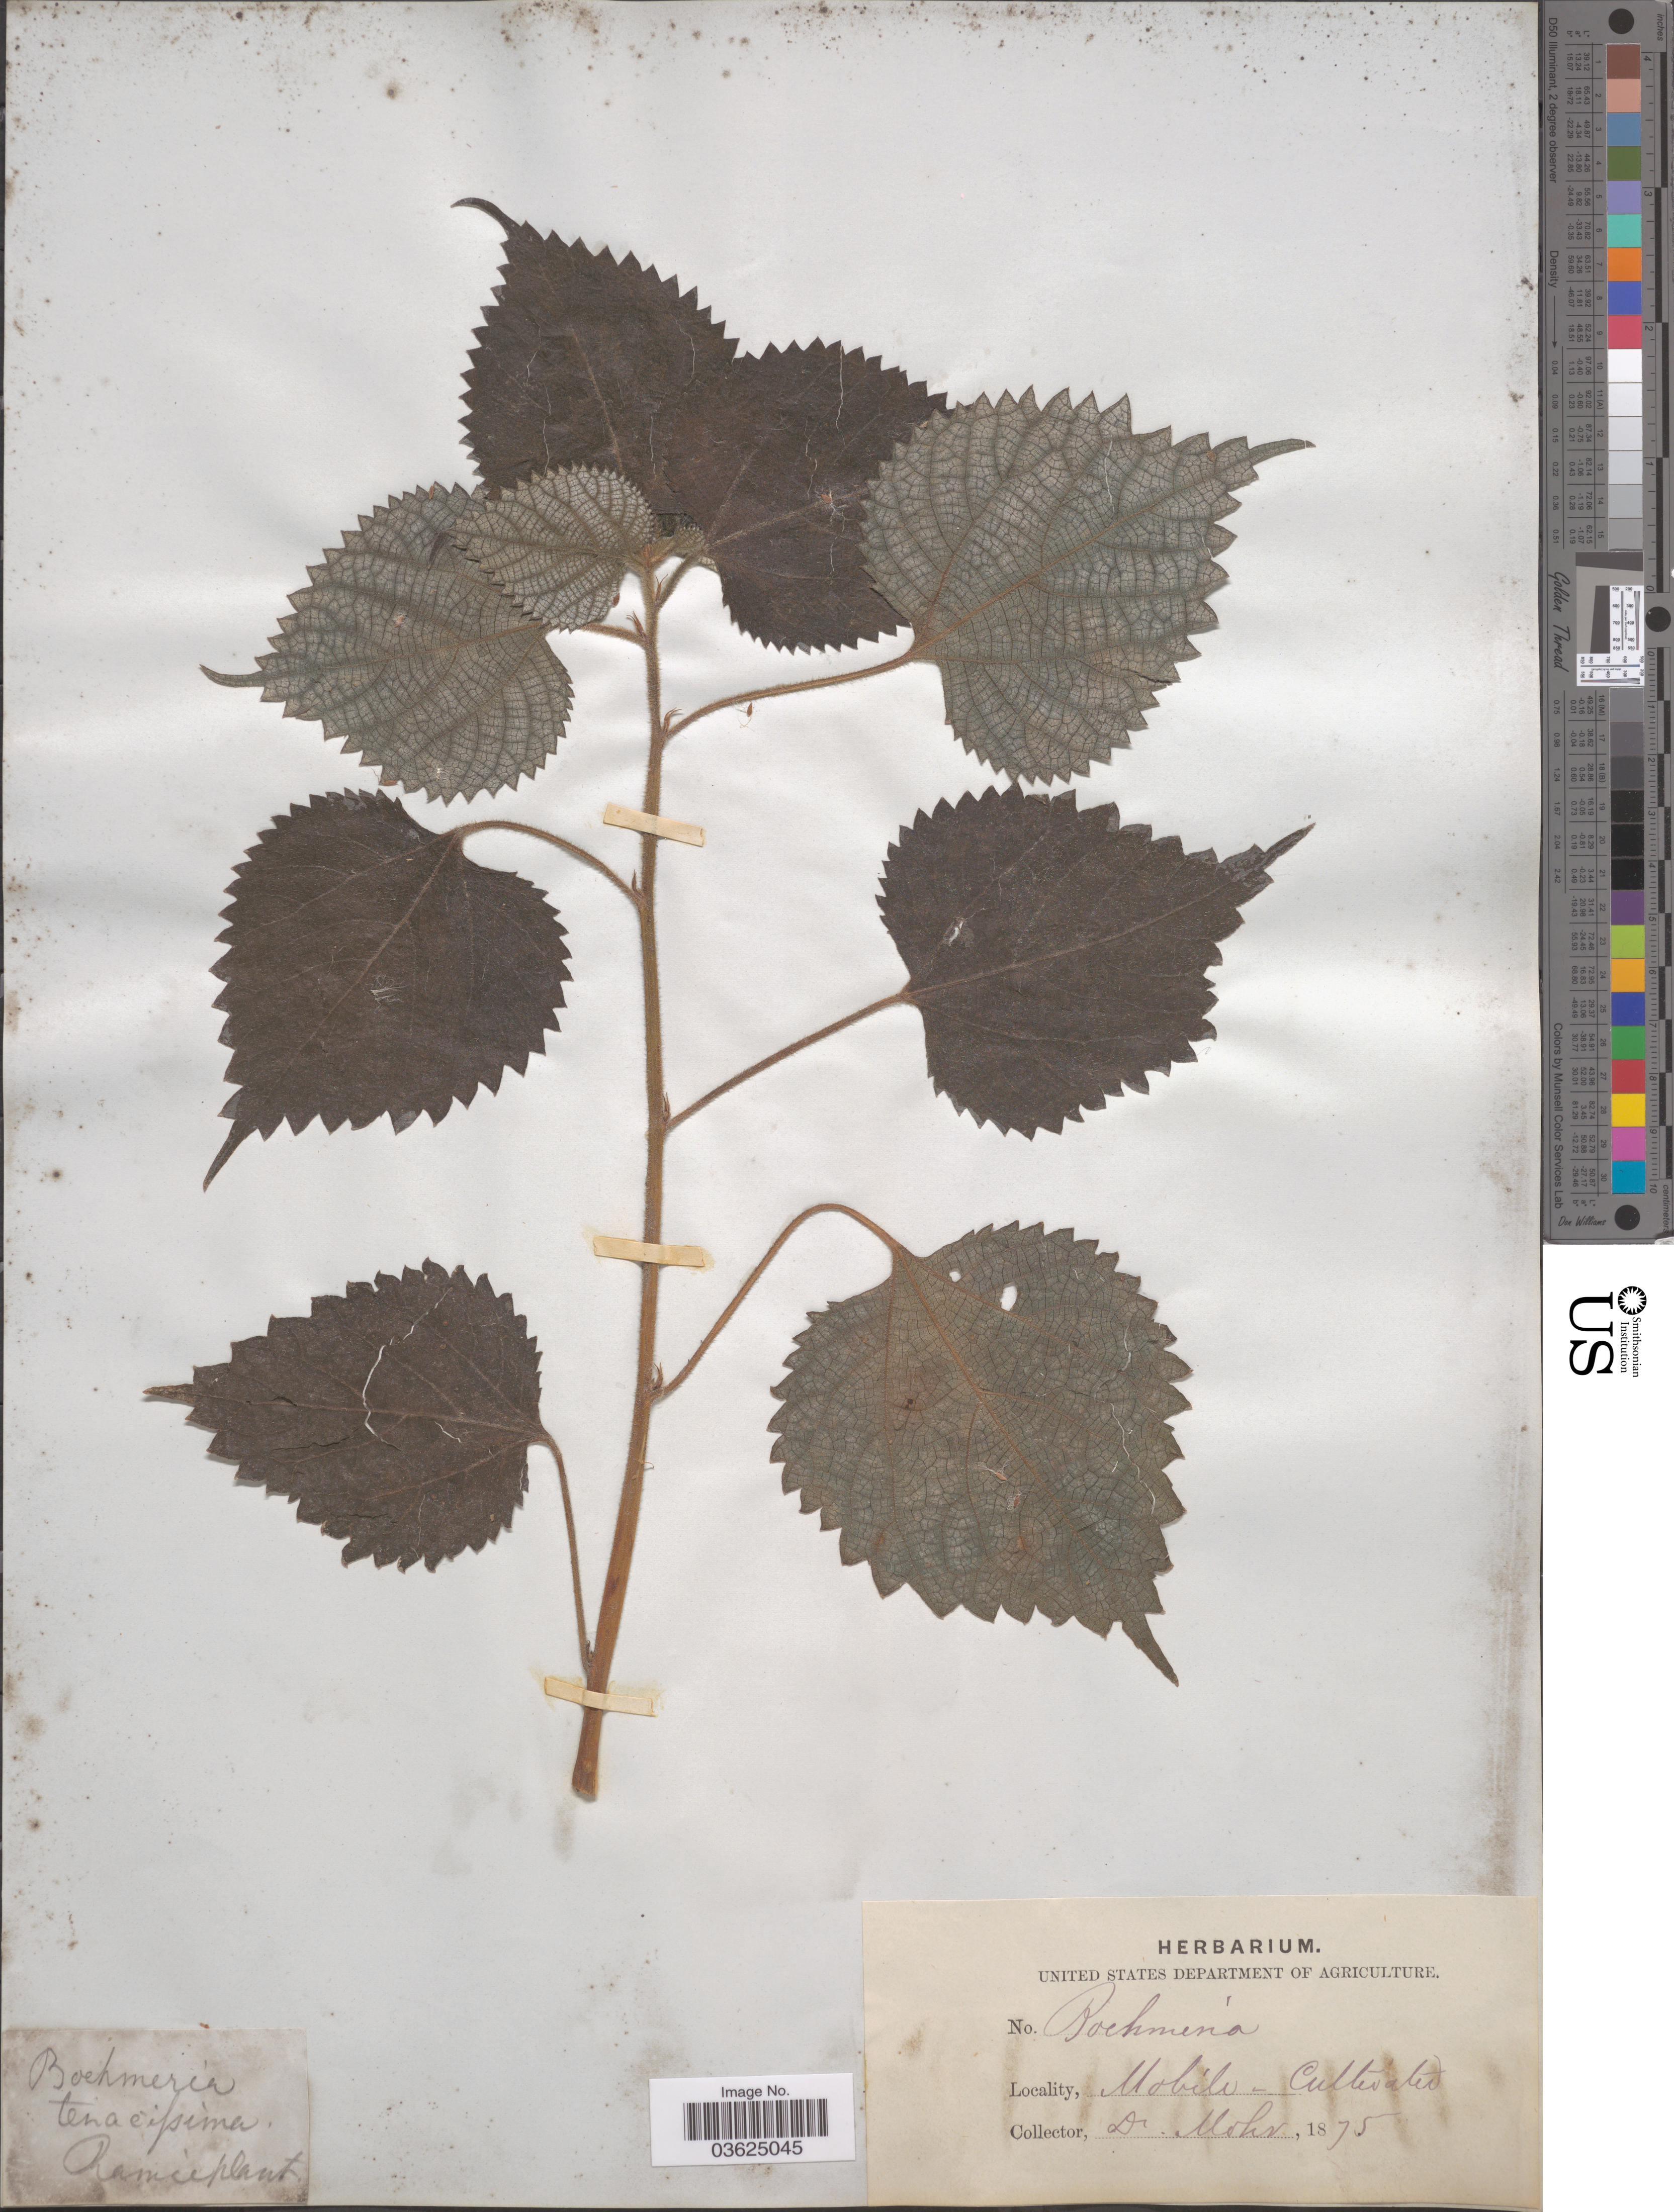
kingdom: Plantae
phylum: Tracheophyta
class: Magnoliopsida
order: Rosales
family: Urticaceae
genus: Boehmeria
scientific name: Boehmeria nivea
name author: (L.) Gaudich.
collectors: Mohr, --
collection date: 1875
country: United States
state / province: Alabama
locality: Mobile.